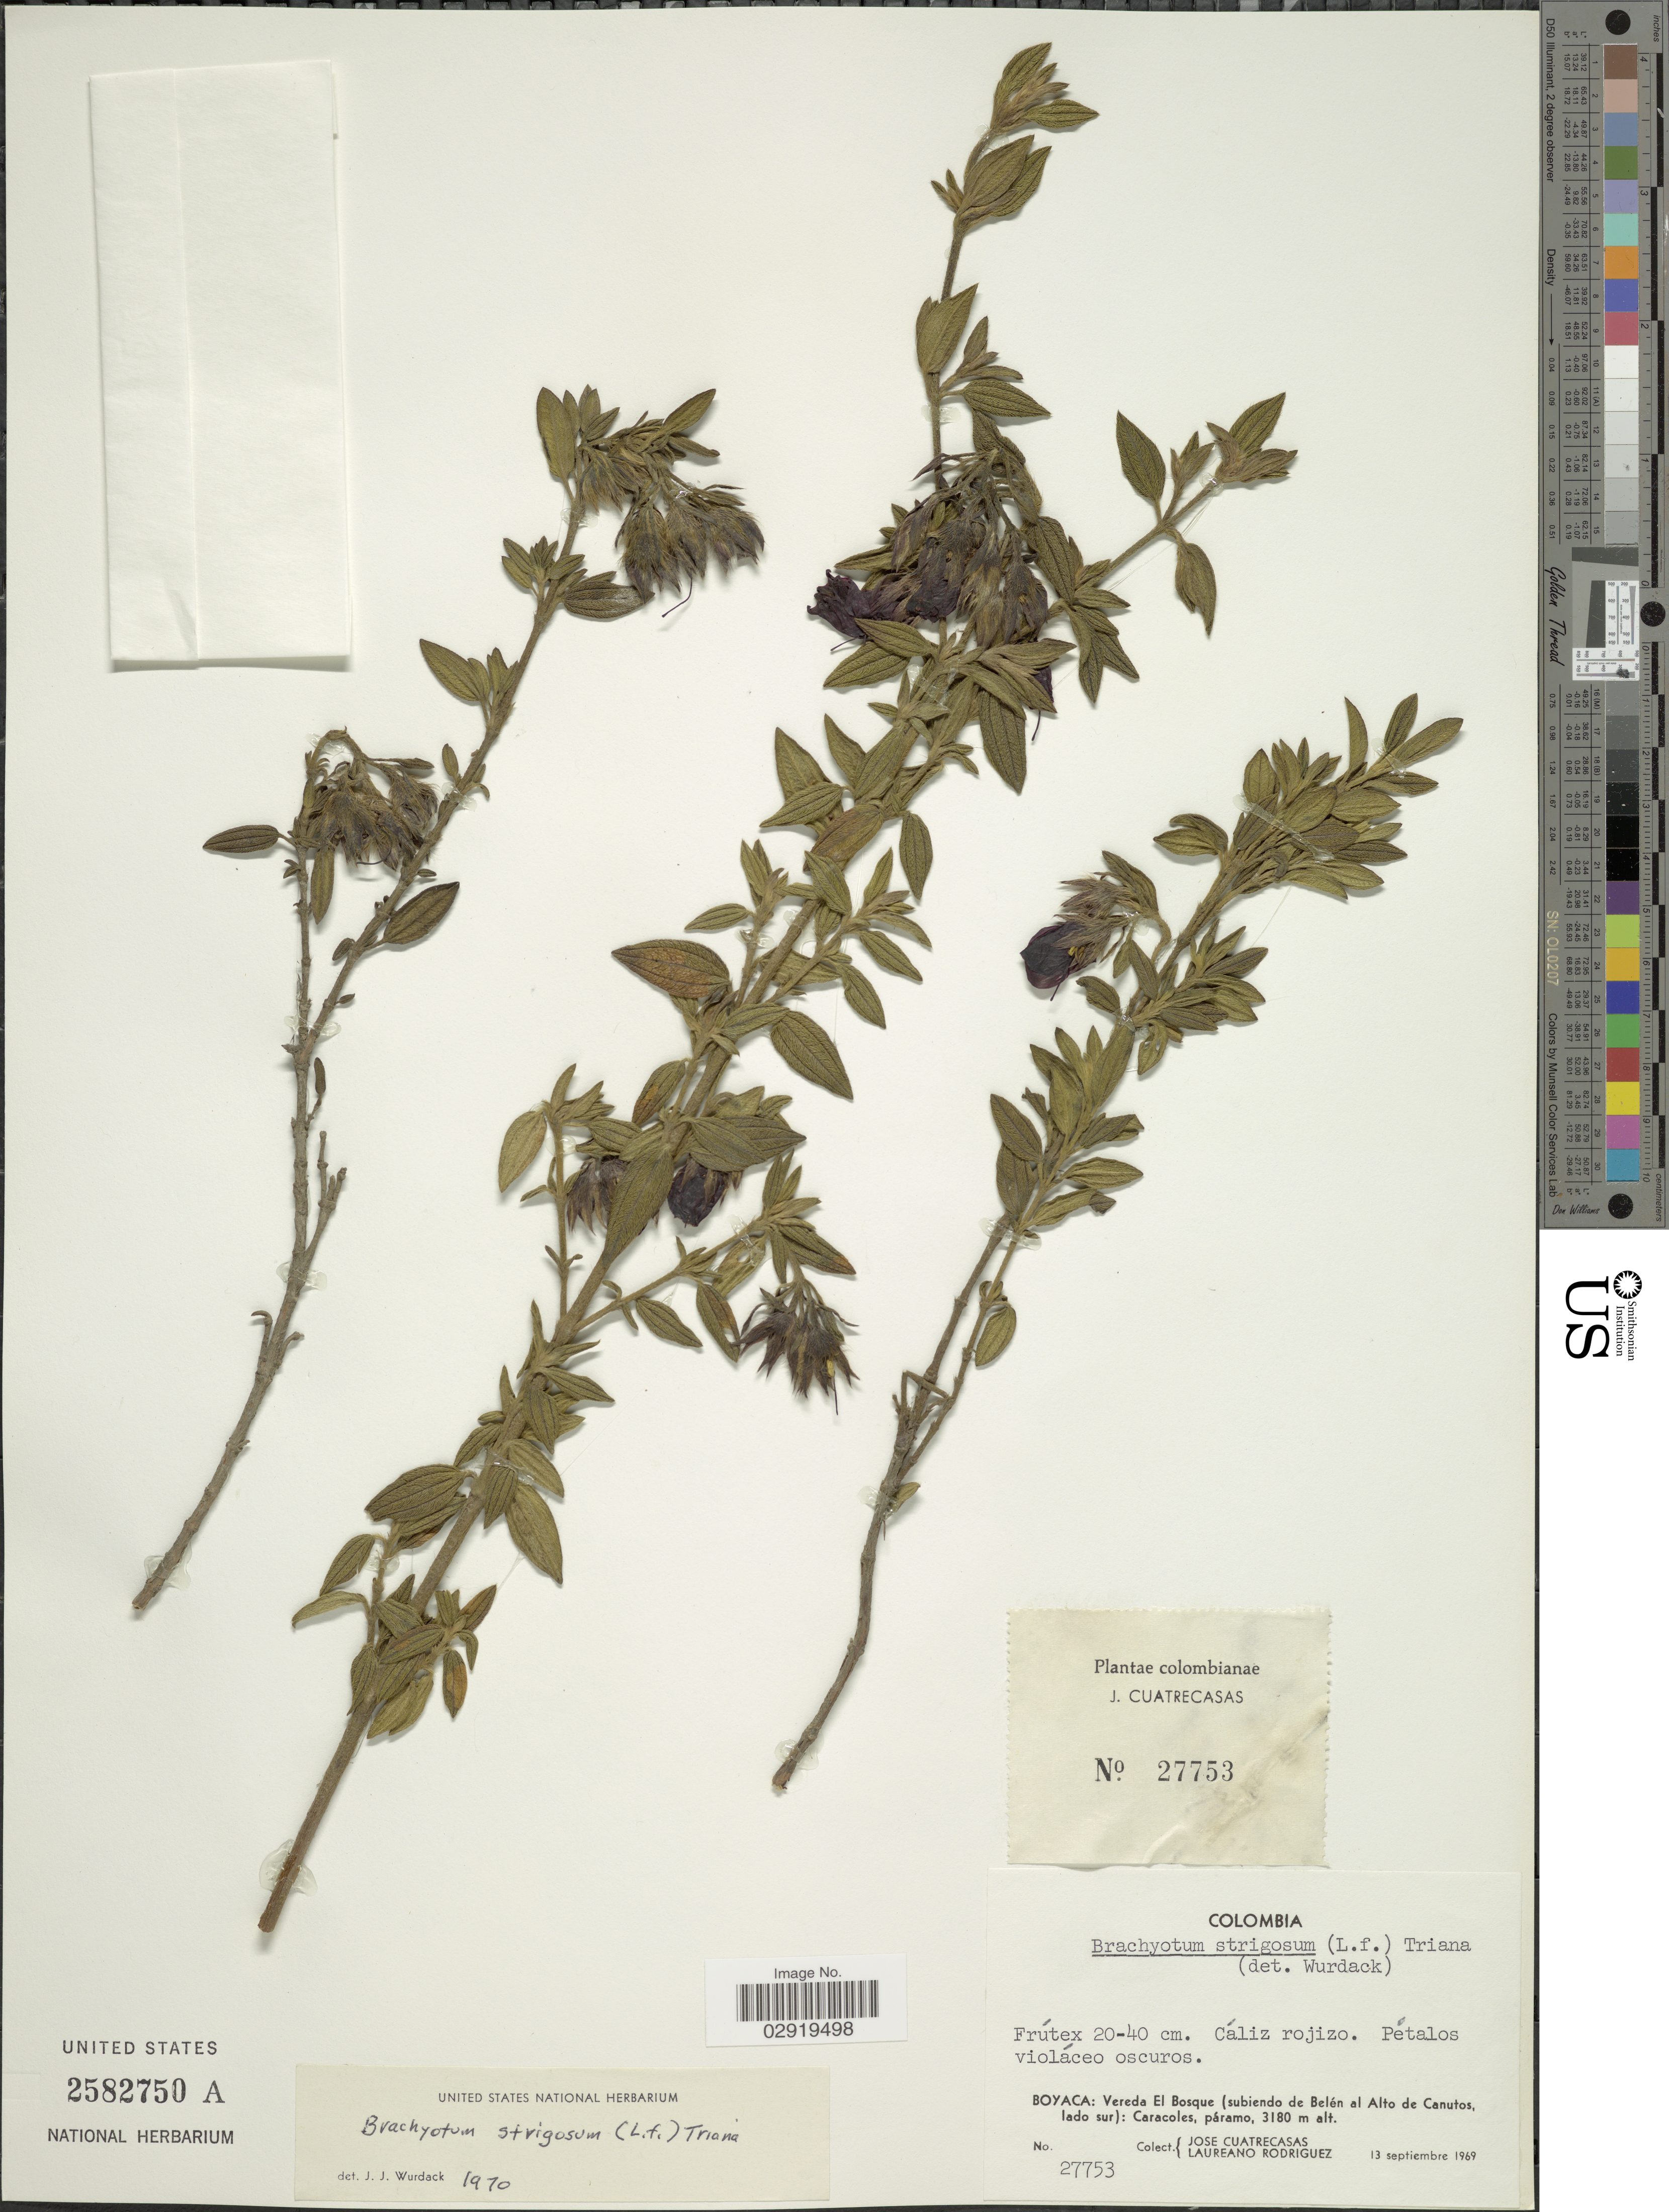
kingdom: Plantae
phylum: Tracheophyta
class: Magnoliopsida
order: Myrtales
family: Melastomataceae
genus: Brachyotum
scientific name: Brachyotum strigosum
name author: (L. f.) Triana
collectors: J. Cuatrecasas & L. Rodriguez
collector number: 27753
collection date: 1969-09-13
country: Colombia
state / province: Boyacá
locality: Vereda El Bosque (subiendo de Belén al Alto de Canutos, lado sur): Caracoles.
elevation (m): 3180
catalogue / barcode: US 2582750A